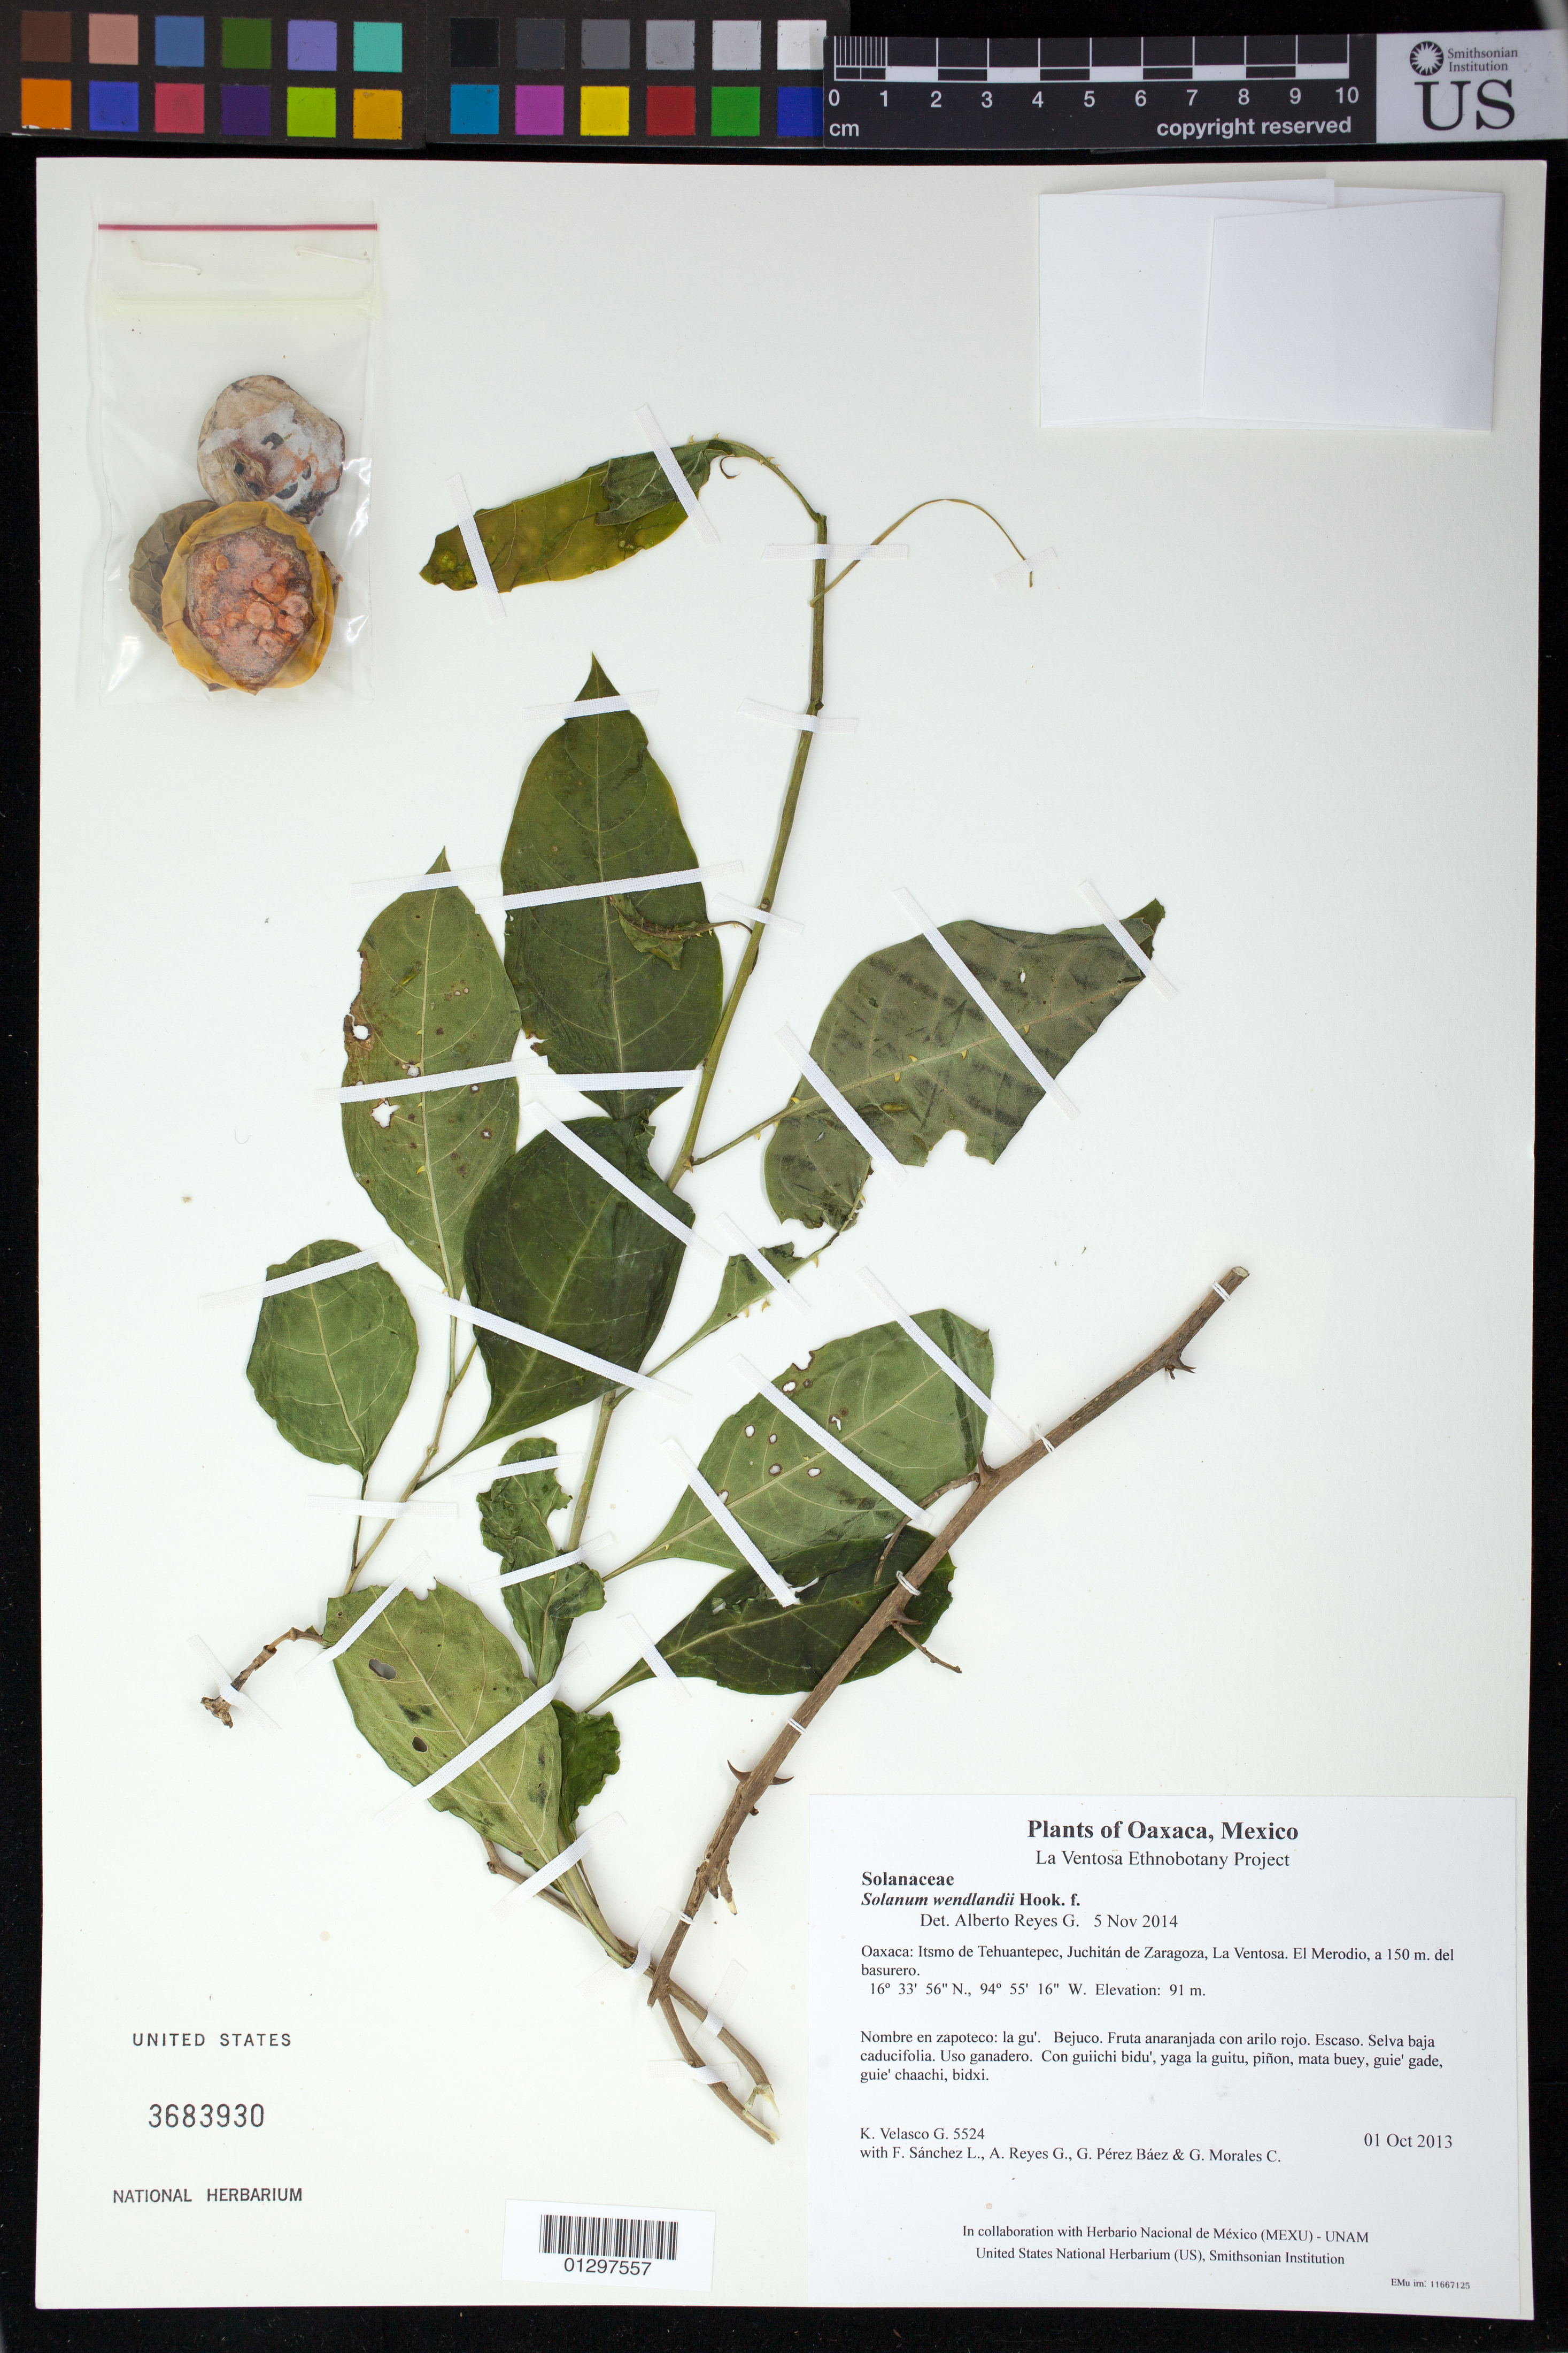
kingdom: Plantae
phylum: Tracheophyta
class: Magnoliopsida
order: Solanales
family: Solanaceae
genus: Solanum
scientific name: Solanum wendlandii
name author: Hook. f.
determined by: Reyes García, A.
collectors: K. Velasco G., F. Sánchez L., A. Reyes G., G. Pérez Báez & G. Morales C.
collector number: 5524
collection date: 2013-10-01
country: Mexico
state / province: Oaxaca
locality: Itsmo de Tehuantepec, Juchitán de Zaragoza, La Ventosa. El Merodio, a 150 m. del basurero.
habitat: Selva baja caducifolia. Uso ganadero.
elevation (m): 91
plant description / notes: MEXU, SERO, US; Luba'. Cuaananaxhi biguitu. Huaxie'.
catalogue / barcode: US 3683930